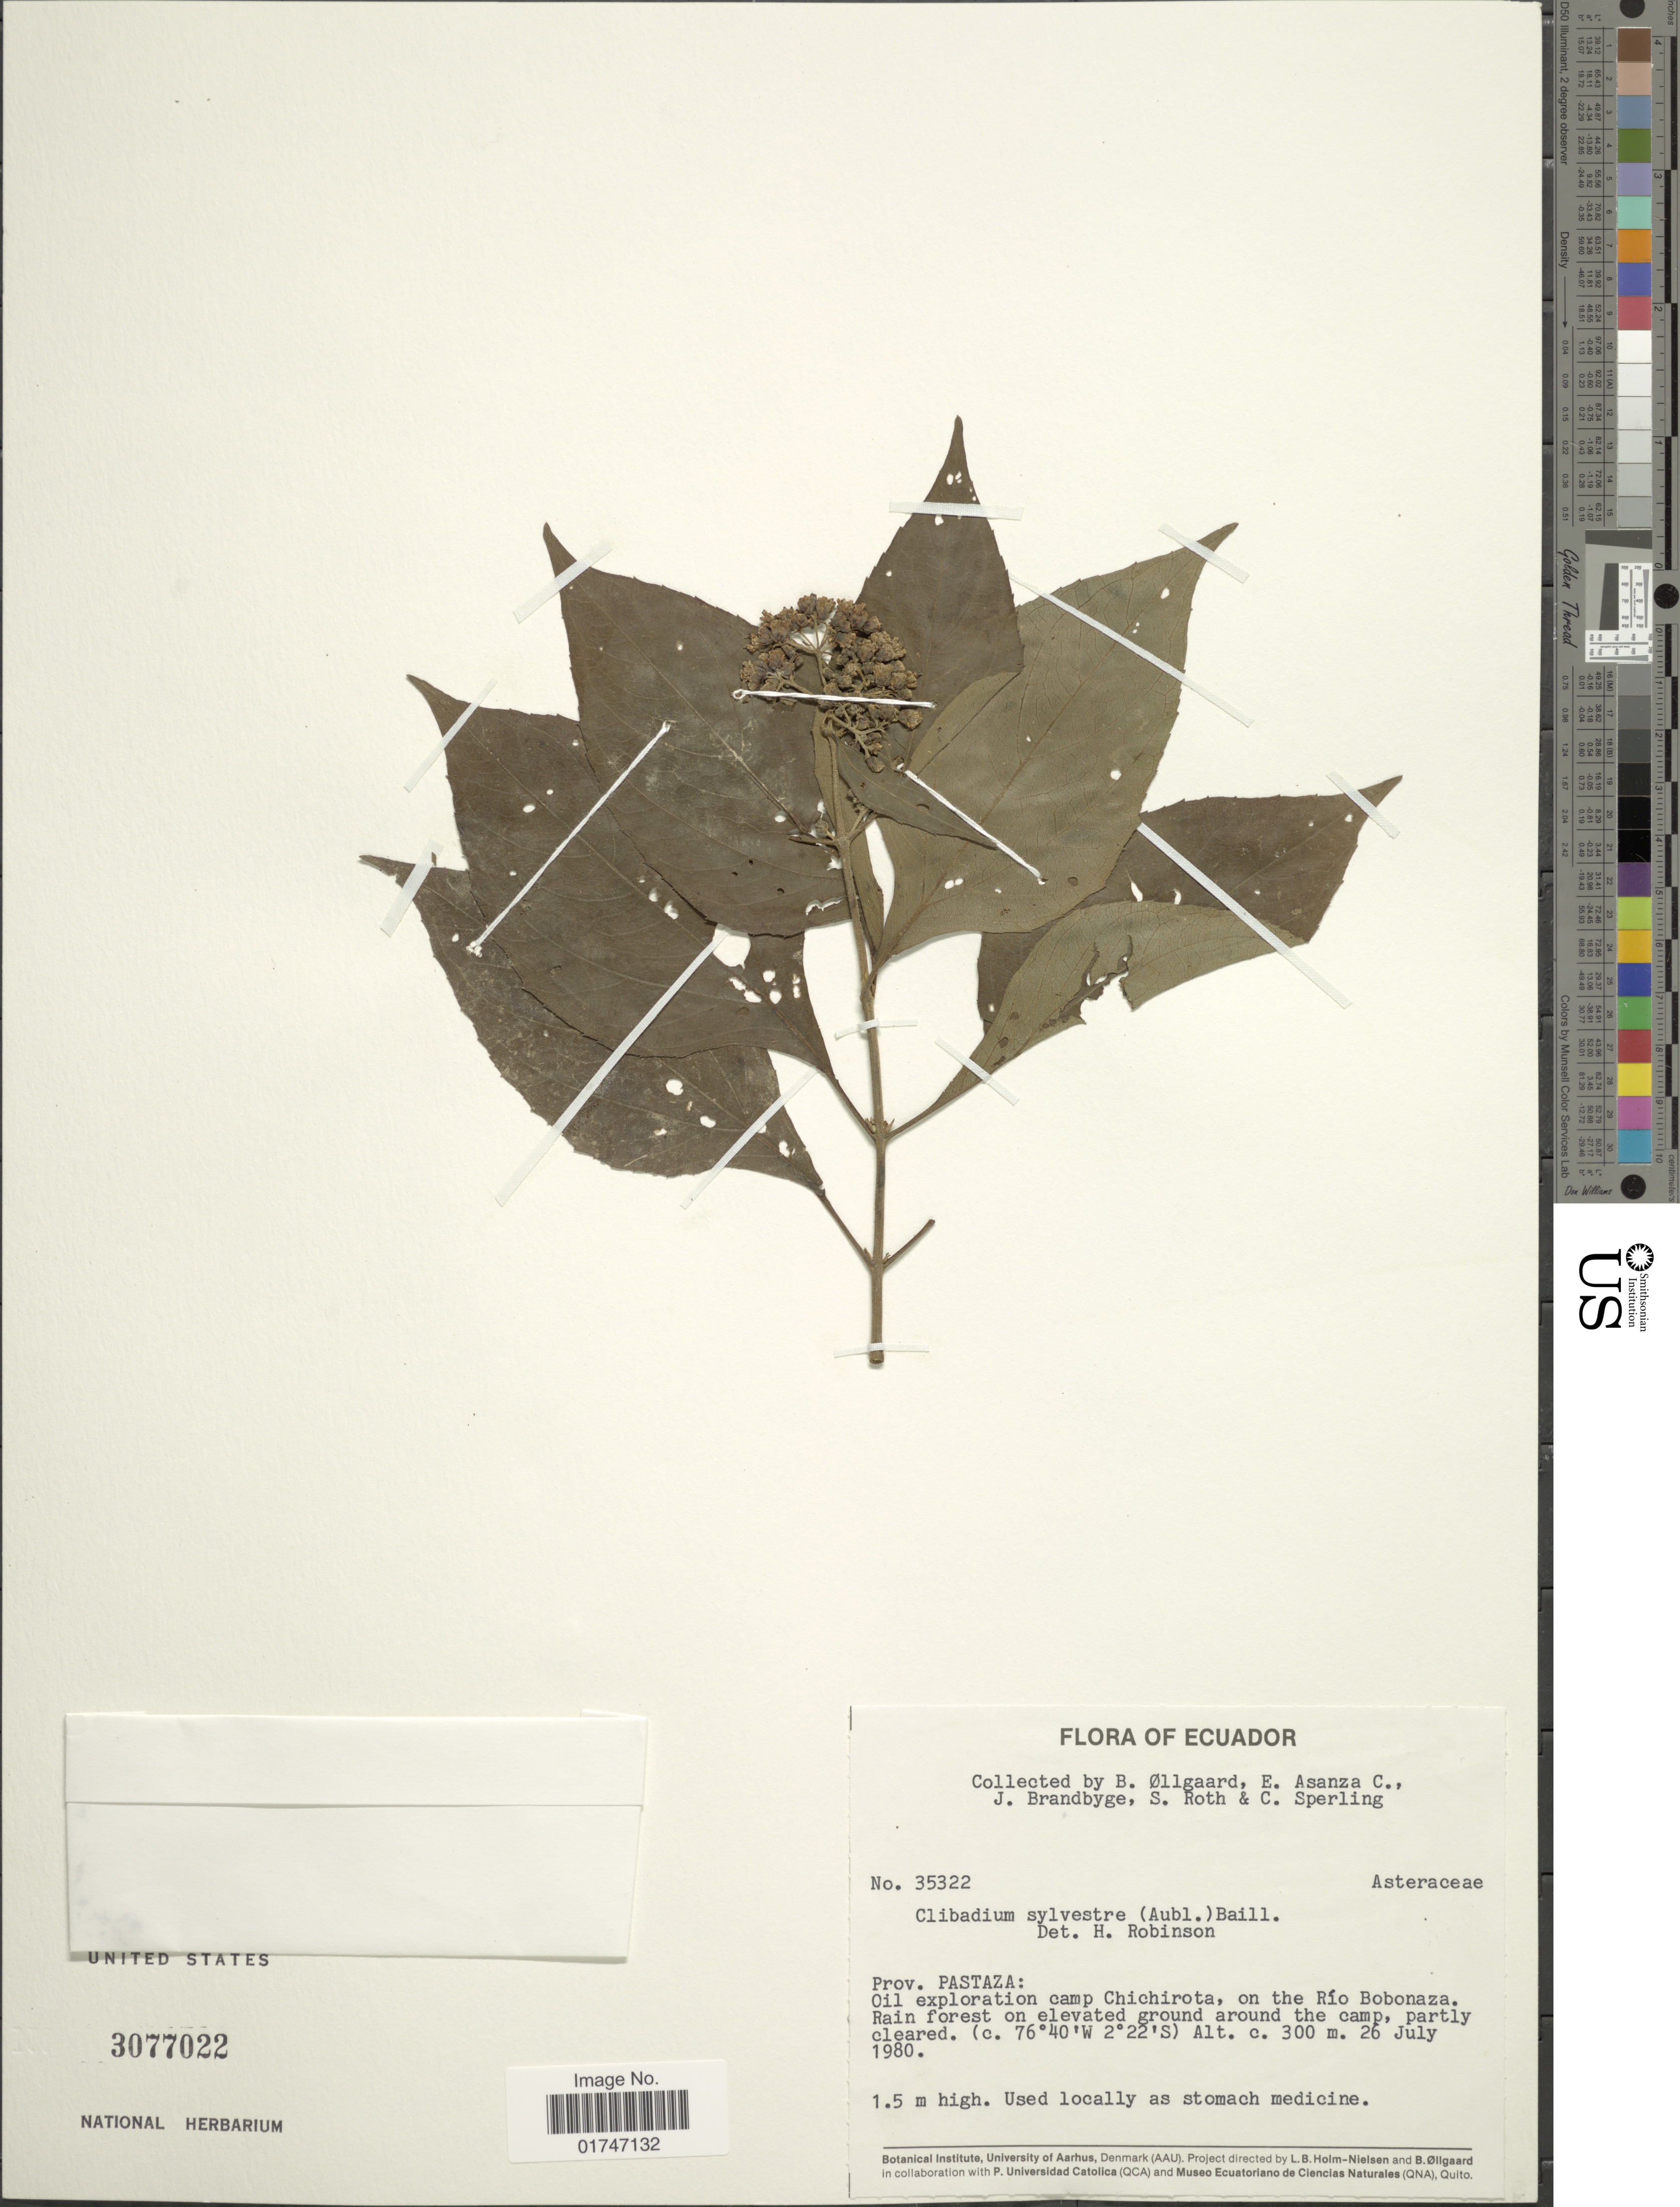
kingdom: Plantae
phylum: Tracheophyta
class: Magnoliopsida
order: Asterales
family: Asteraceae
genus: Clibadium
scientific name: Clibadium sylvestre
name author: (Aubl.) Baill.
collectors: B. Øllgaard, E. Asanza C., J. Brandbyge, S. Roth & C. Sperling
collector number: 35322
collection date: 1980-07-26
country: Ecuador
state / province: Pastaza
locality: Prov. Pastaza: Oil exploration camp Chichirota, on the Río Bobonaza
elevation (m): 300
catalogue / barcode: US 3077022